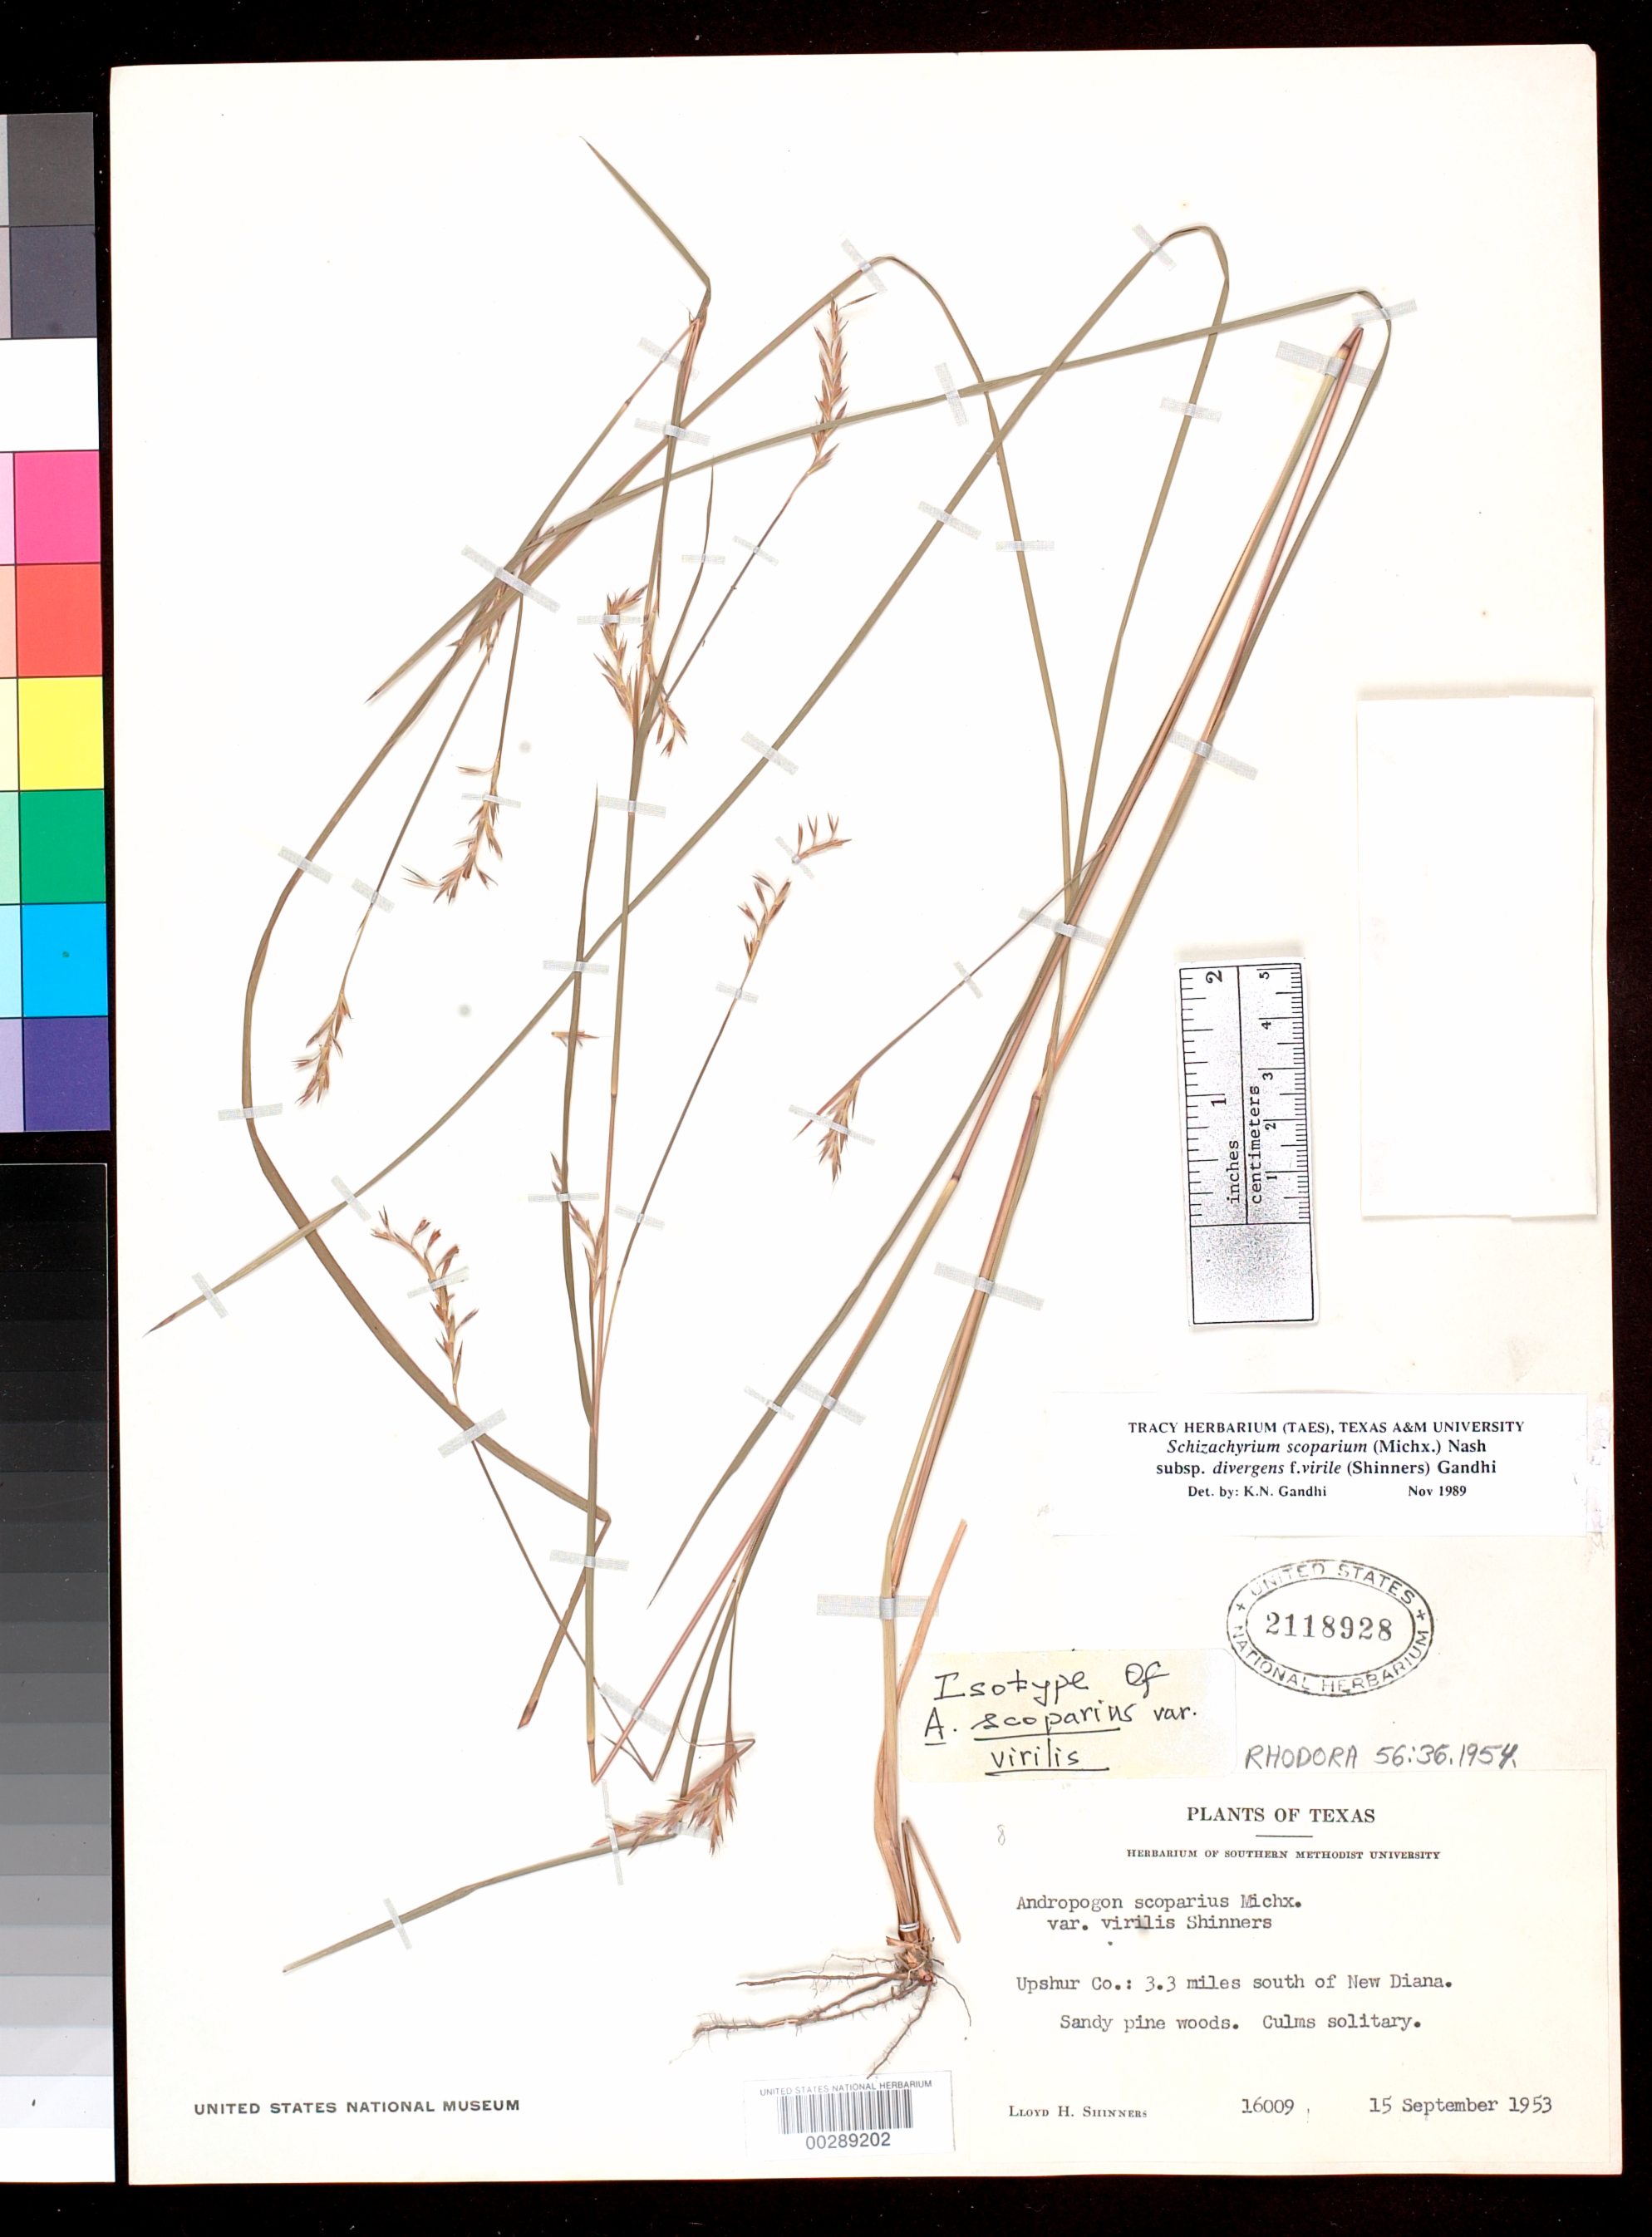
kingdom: Plantae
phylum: Tracheophyta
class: Liliopsida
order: Poales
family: Poaceae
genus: Andropogon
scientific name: Andropogon scoparius var. virilis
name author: Shinners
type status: Isotype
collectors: L. H. Shinners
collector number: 16009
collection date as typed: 15 Sep 1953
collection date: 1953-09-15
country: United States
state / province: Texas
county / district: Upshur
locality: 3.3 mi S of New Diana.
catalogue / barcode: US 2118928